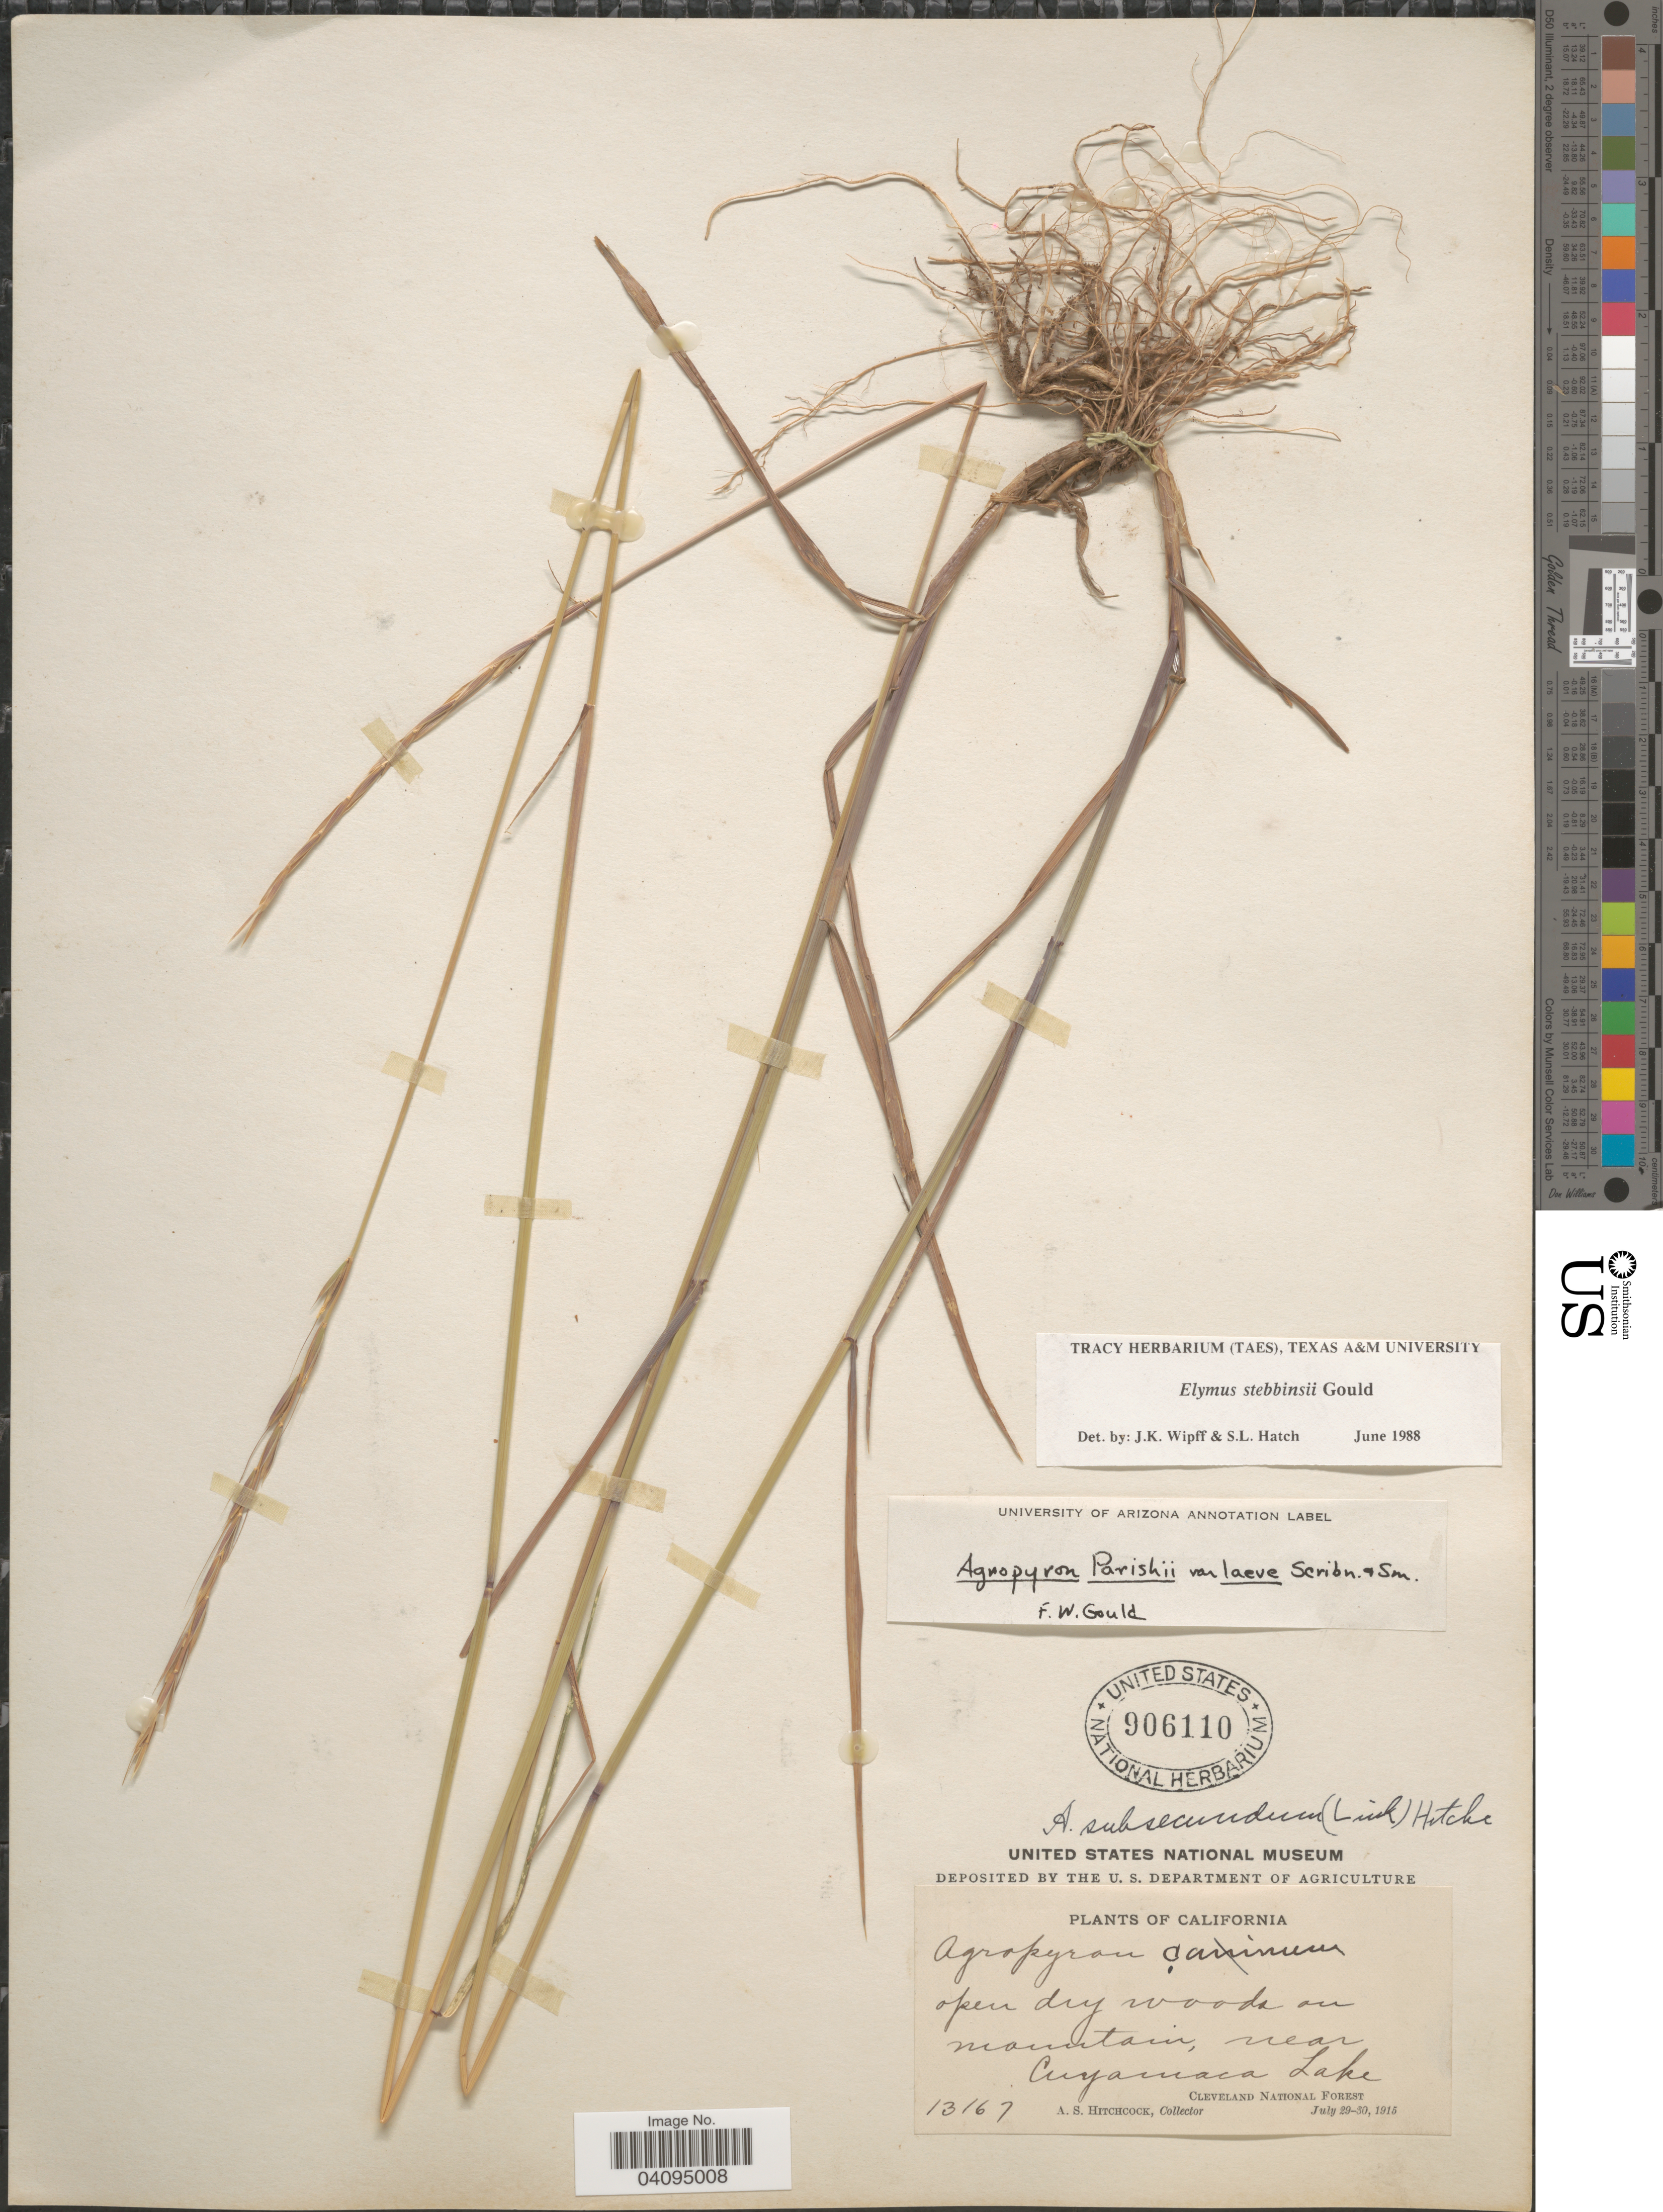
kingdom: Plantae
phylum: Tracheophyta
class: Liliopsida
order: Poales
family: Poaceae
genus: Elymus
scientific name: Elymus stebbinsii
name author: Gould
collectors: A. S. Hitchcock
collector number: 13167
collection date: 1915-07-29/1915-07-30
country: United States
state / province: California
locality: Near Cuyamaca Lake. Cleveland National Forest.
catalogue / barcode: US 906110